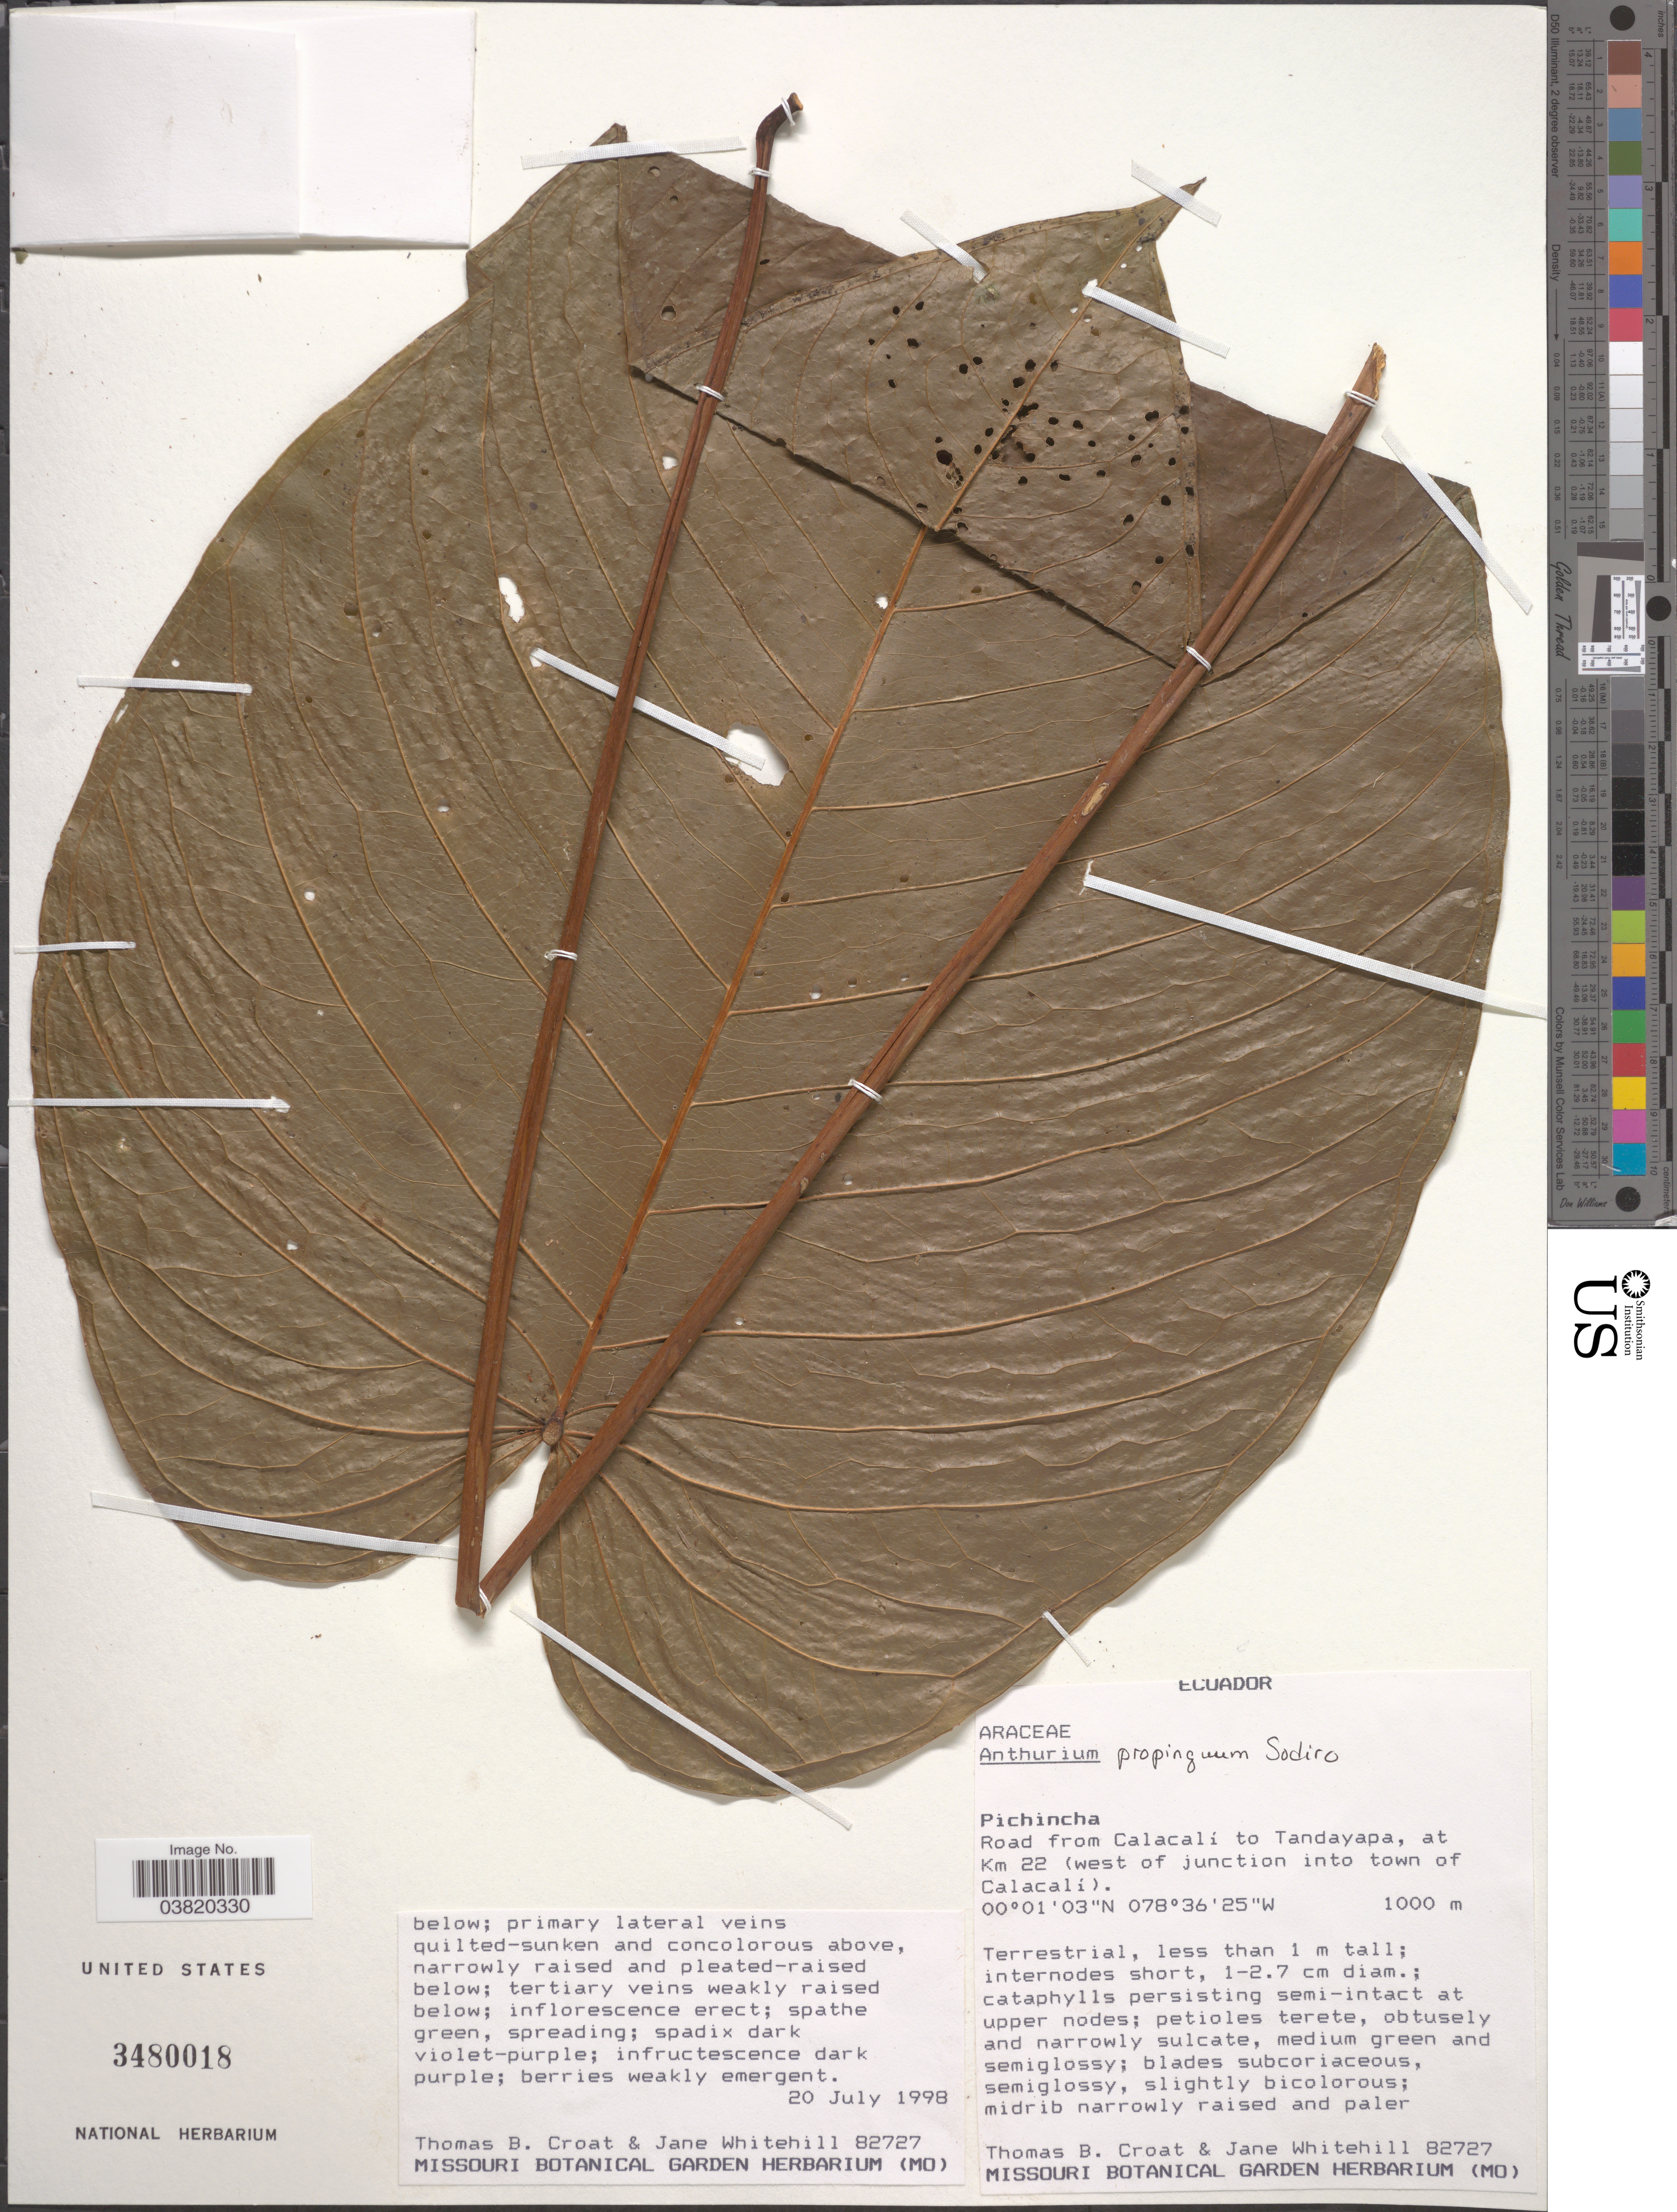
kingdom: Plantae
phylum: Tracheophyta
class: Liliopsida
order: Alismatales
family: Araceae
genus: Anthurium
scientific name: Anthurium propinquum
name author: Sodiro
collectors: T. B. Croat & J. Whitehill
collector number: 82727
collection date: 1998-07-20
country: Ecuador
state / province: Pichincha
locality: Road from Calacalí to Tandayapa, at Km 22 (west of junction into town of Calacalí).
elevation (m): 1000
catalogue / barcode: US 3480018